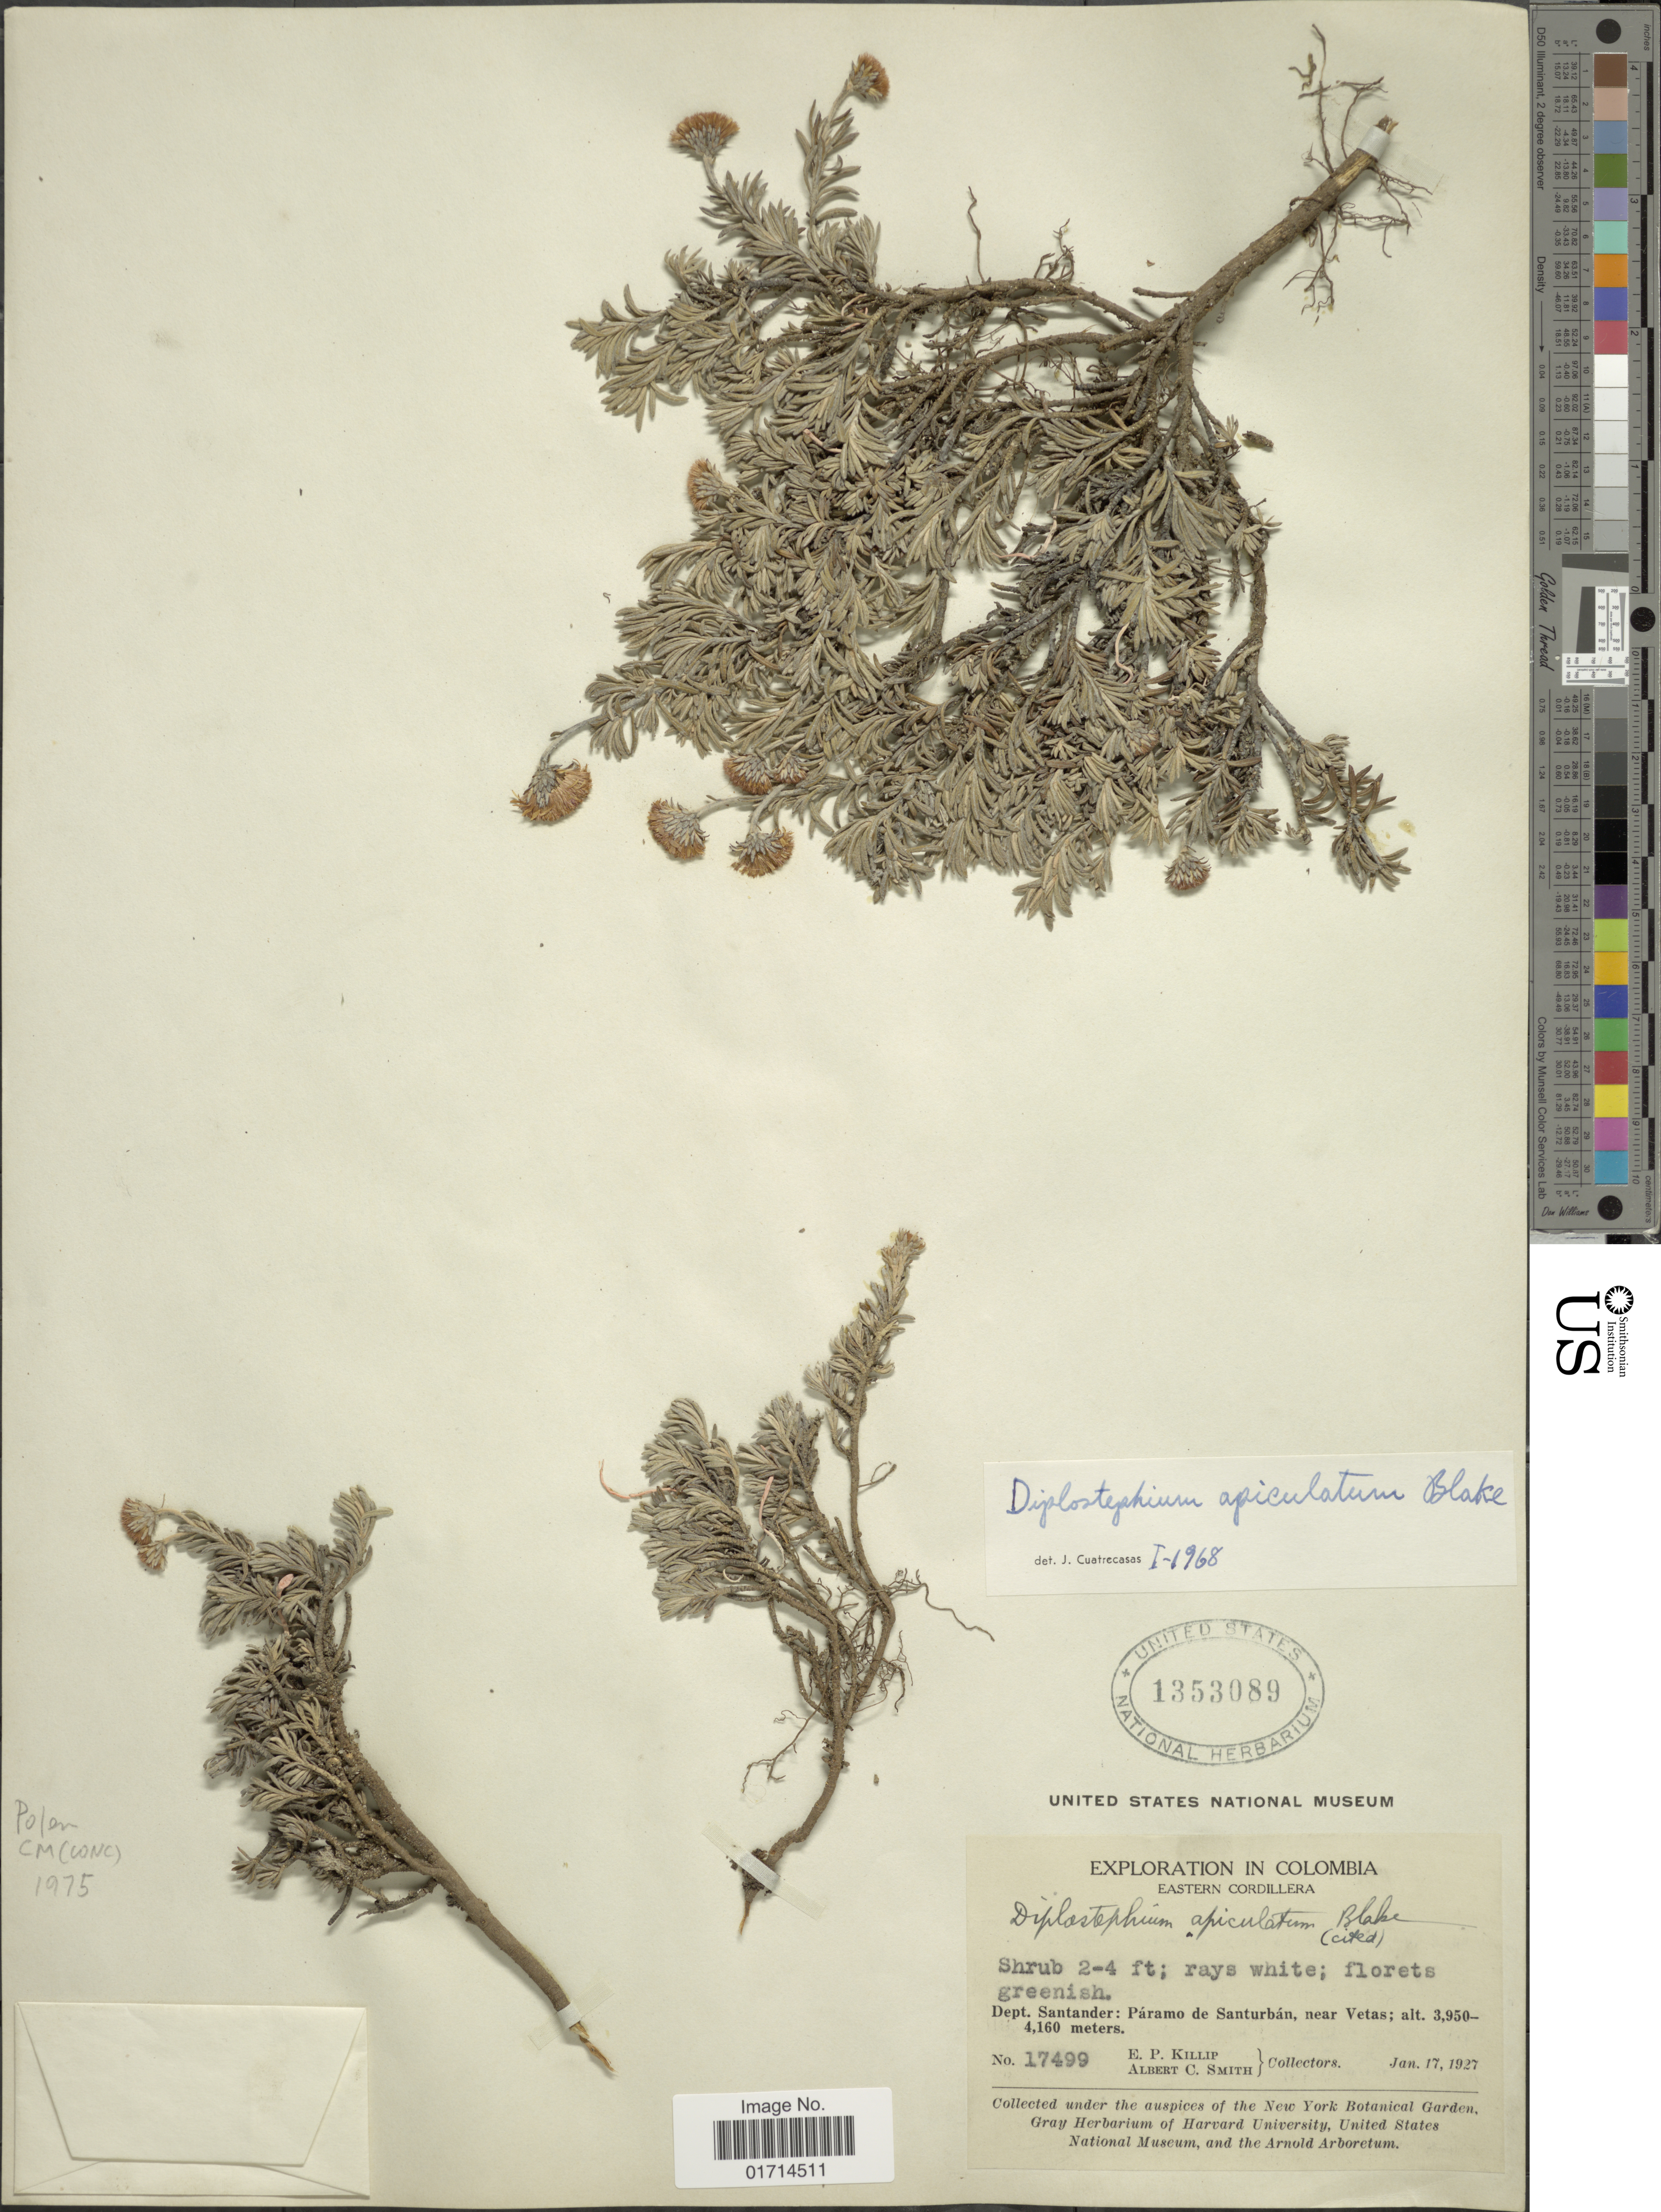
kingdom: Plantae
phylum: Tracheophyta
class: Magnoliopsida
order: Asterales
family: Asteraceae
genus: Diplostephium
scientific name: Diplostephium apiculatum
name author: S.F. Blake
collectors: E. P. Killip & A. C. Smith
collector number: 17499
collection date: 1927-01-17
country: Colombia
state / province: Santander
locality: Eastern Cordillera, Paramo de Santurban, near Vetas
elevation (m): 3950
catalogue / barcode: US 1353089